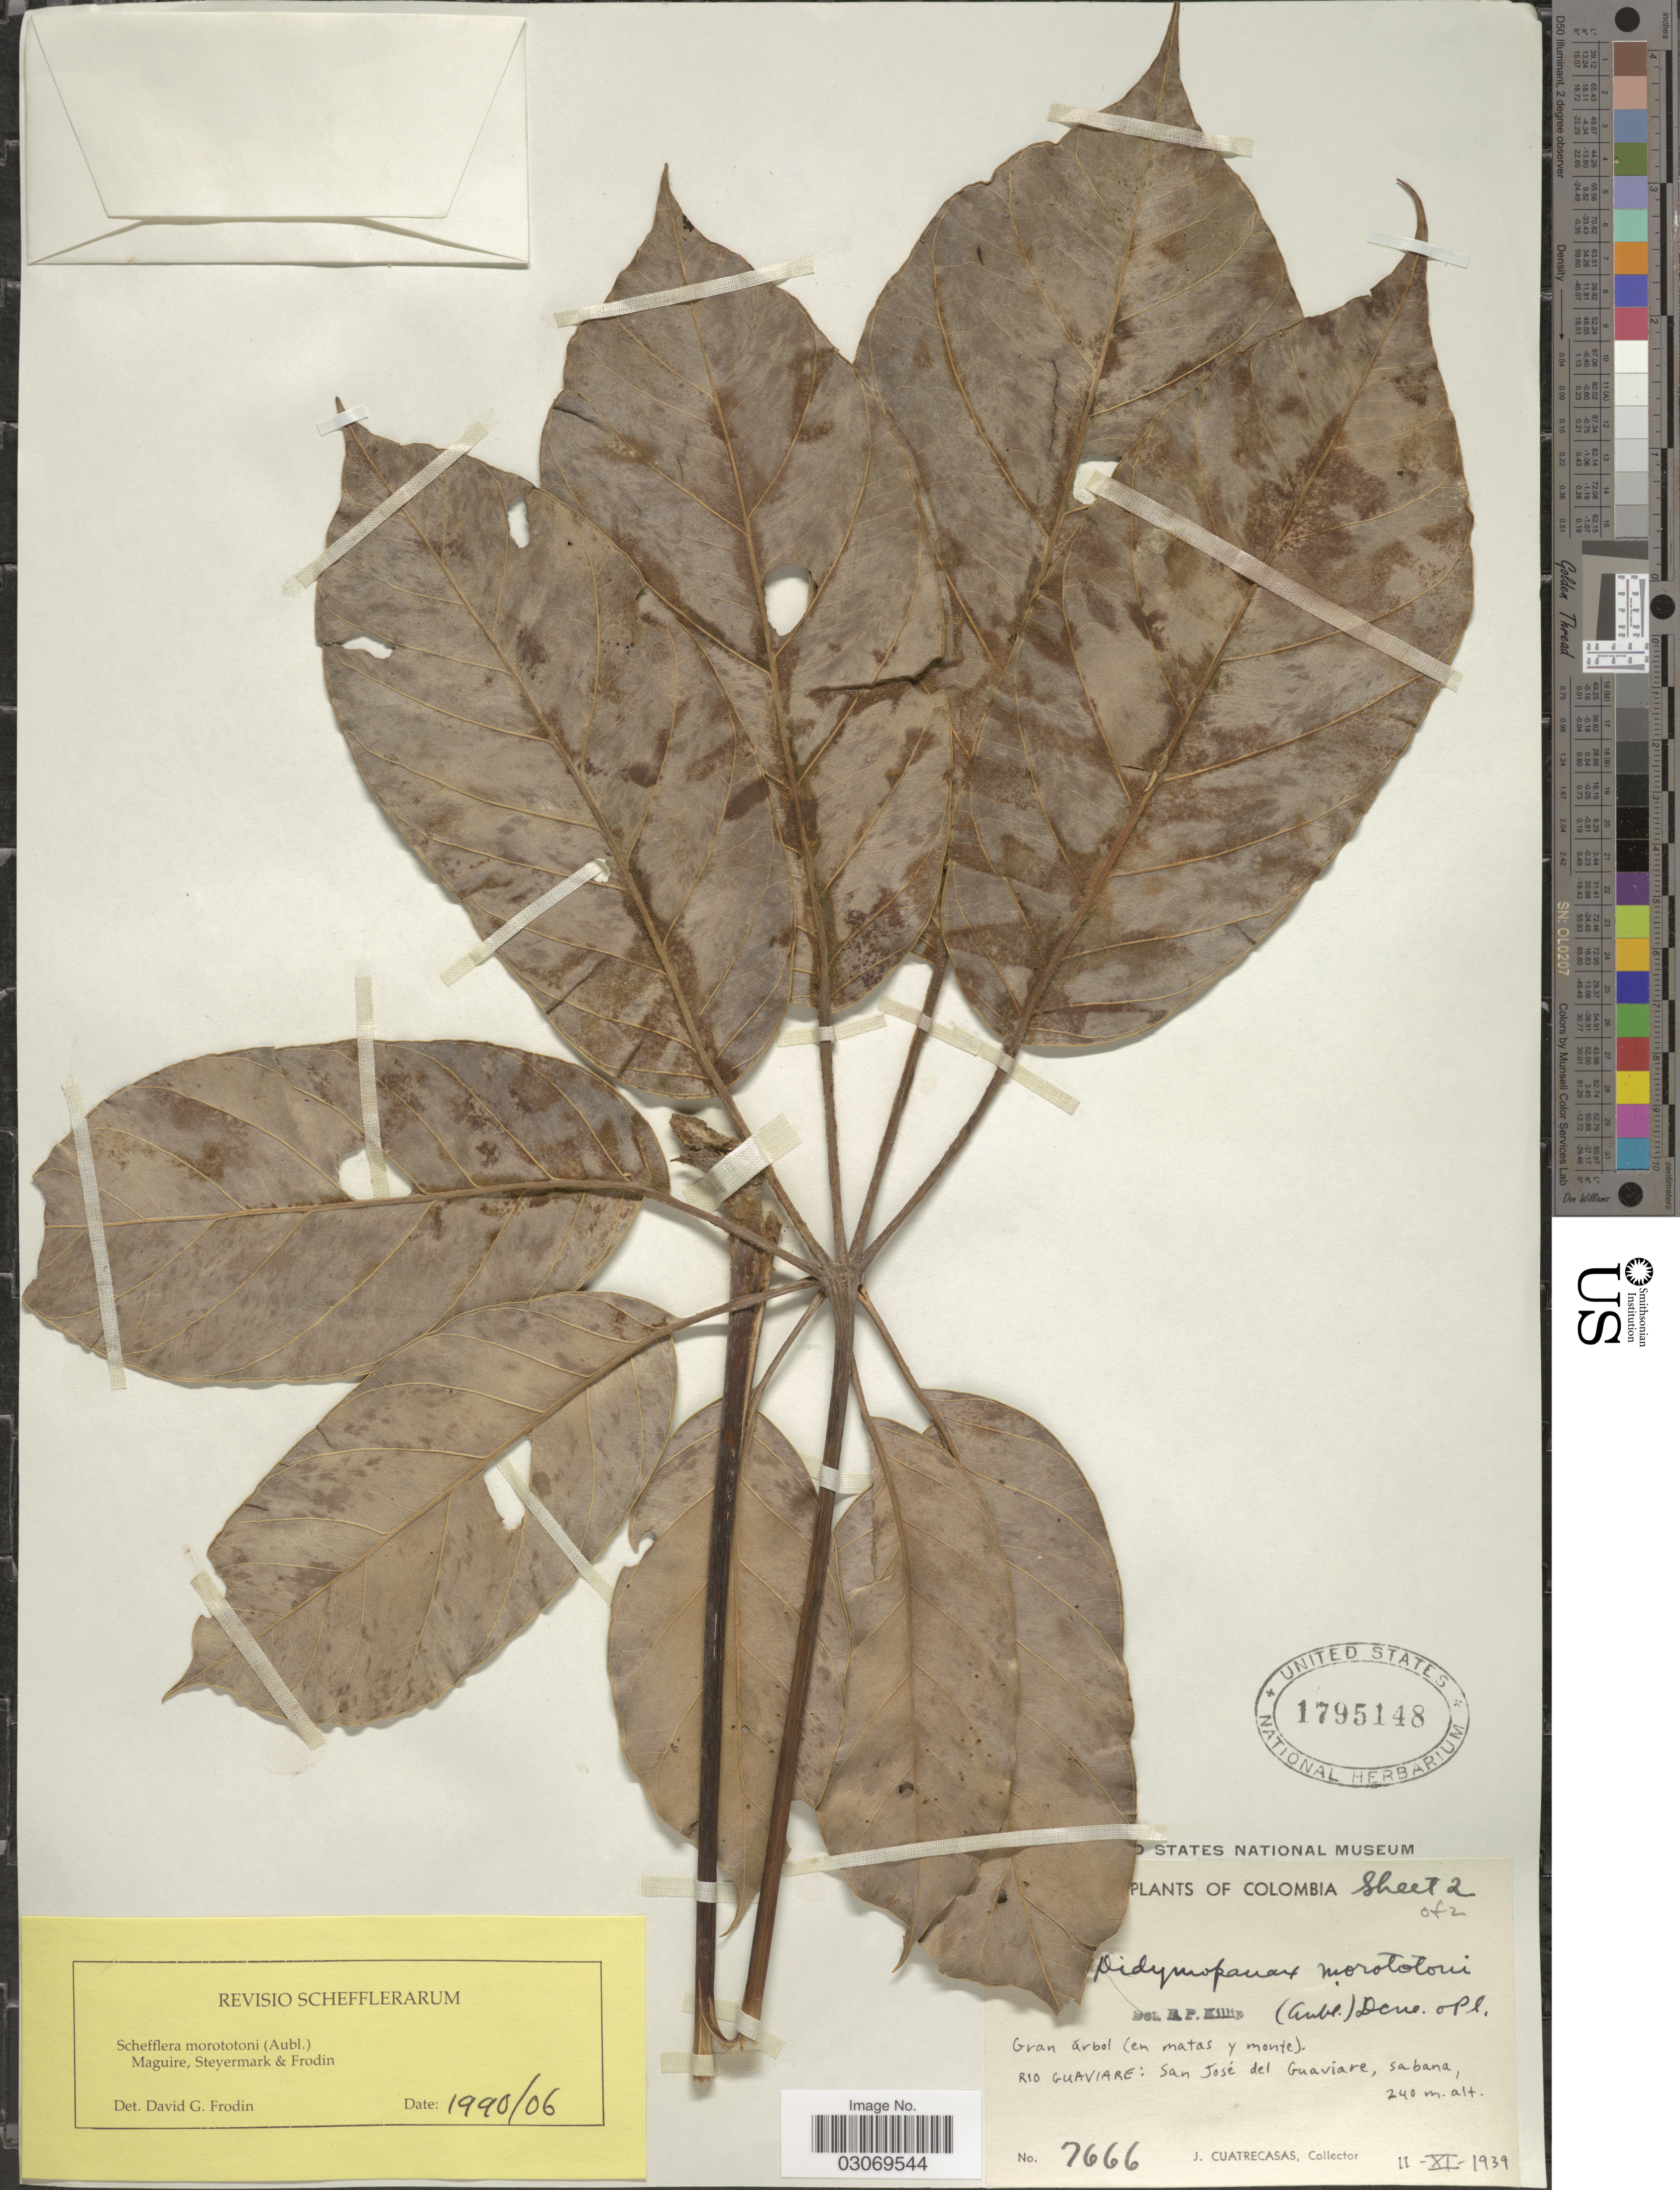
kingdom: Plantae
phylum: Tracheophyta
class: Magnoliopsida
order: Apiales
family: Araliaceae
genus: Schefflera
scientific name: Schefflera morototoni (Aubl.) Maguire, Steyerm. & Frodin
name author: (Aubl.) Maguire et al.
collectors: J. Cuatrecasas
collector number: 7666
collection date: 1939-11-11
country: Colombia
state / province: Guaviare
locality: Rio Guaviare: San José del Guaviare, sabana.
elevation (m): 240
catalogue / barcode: US 1795148